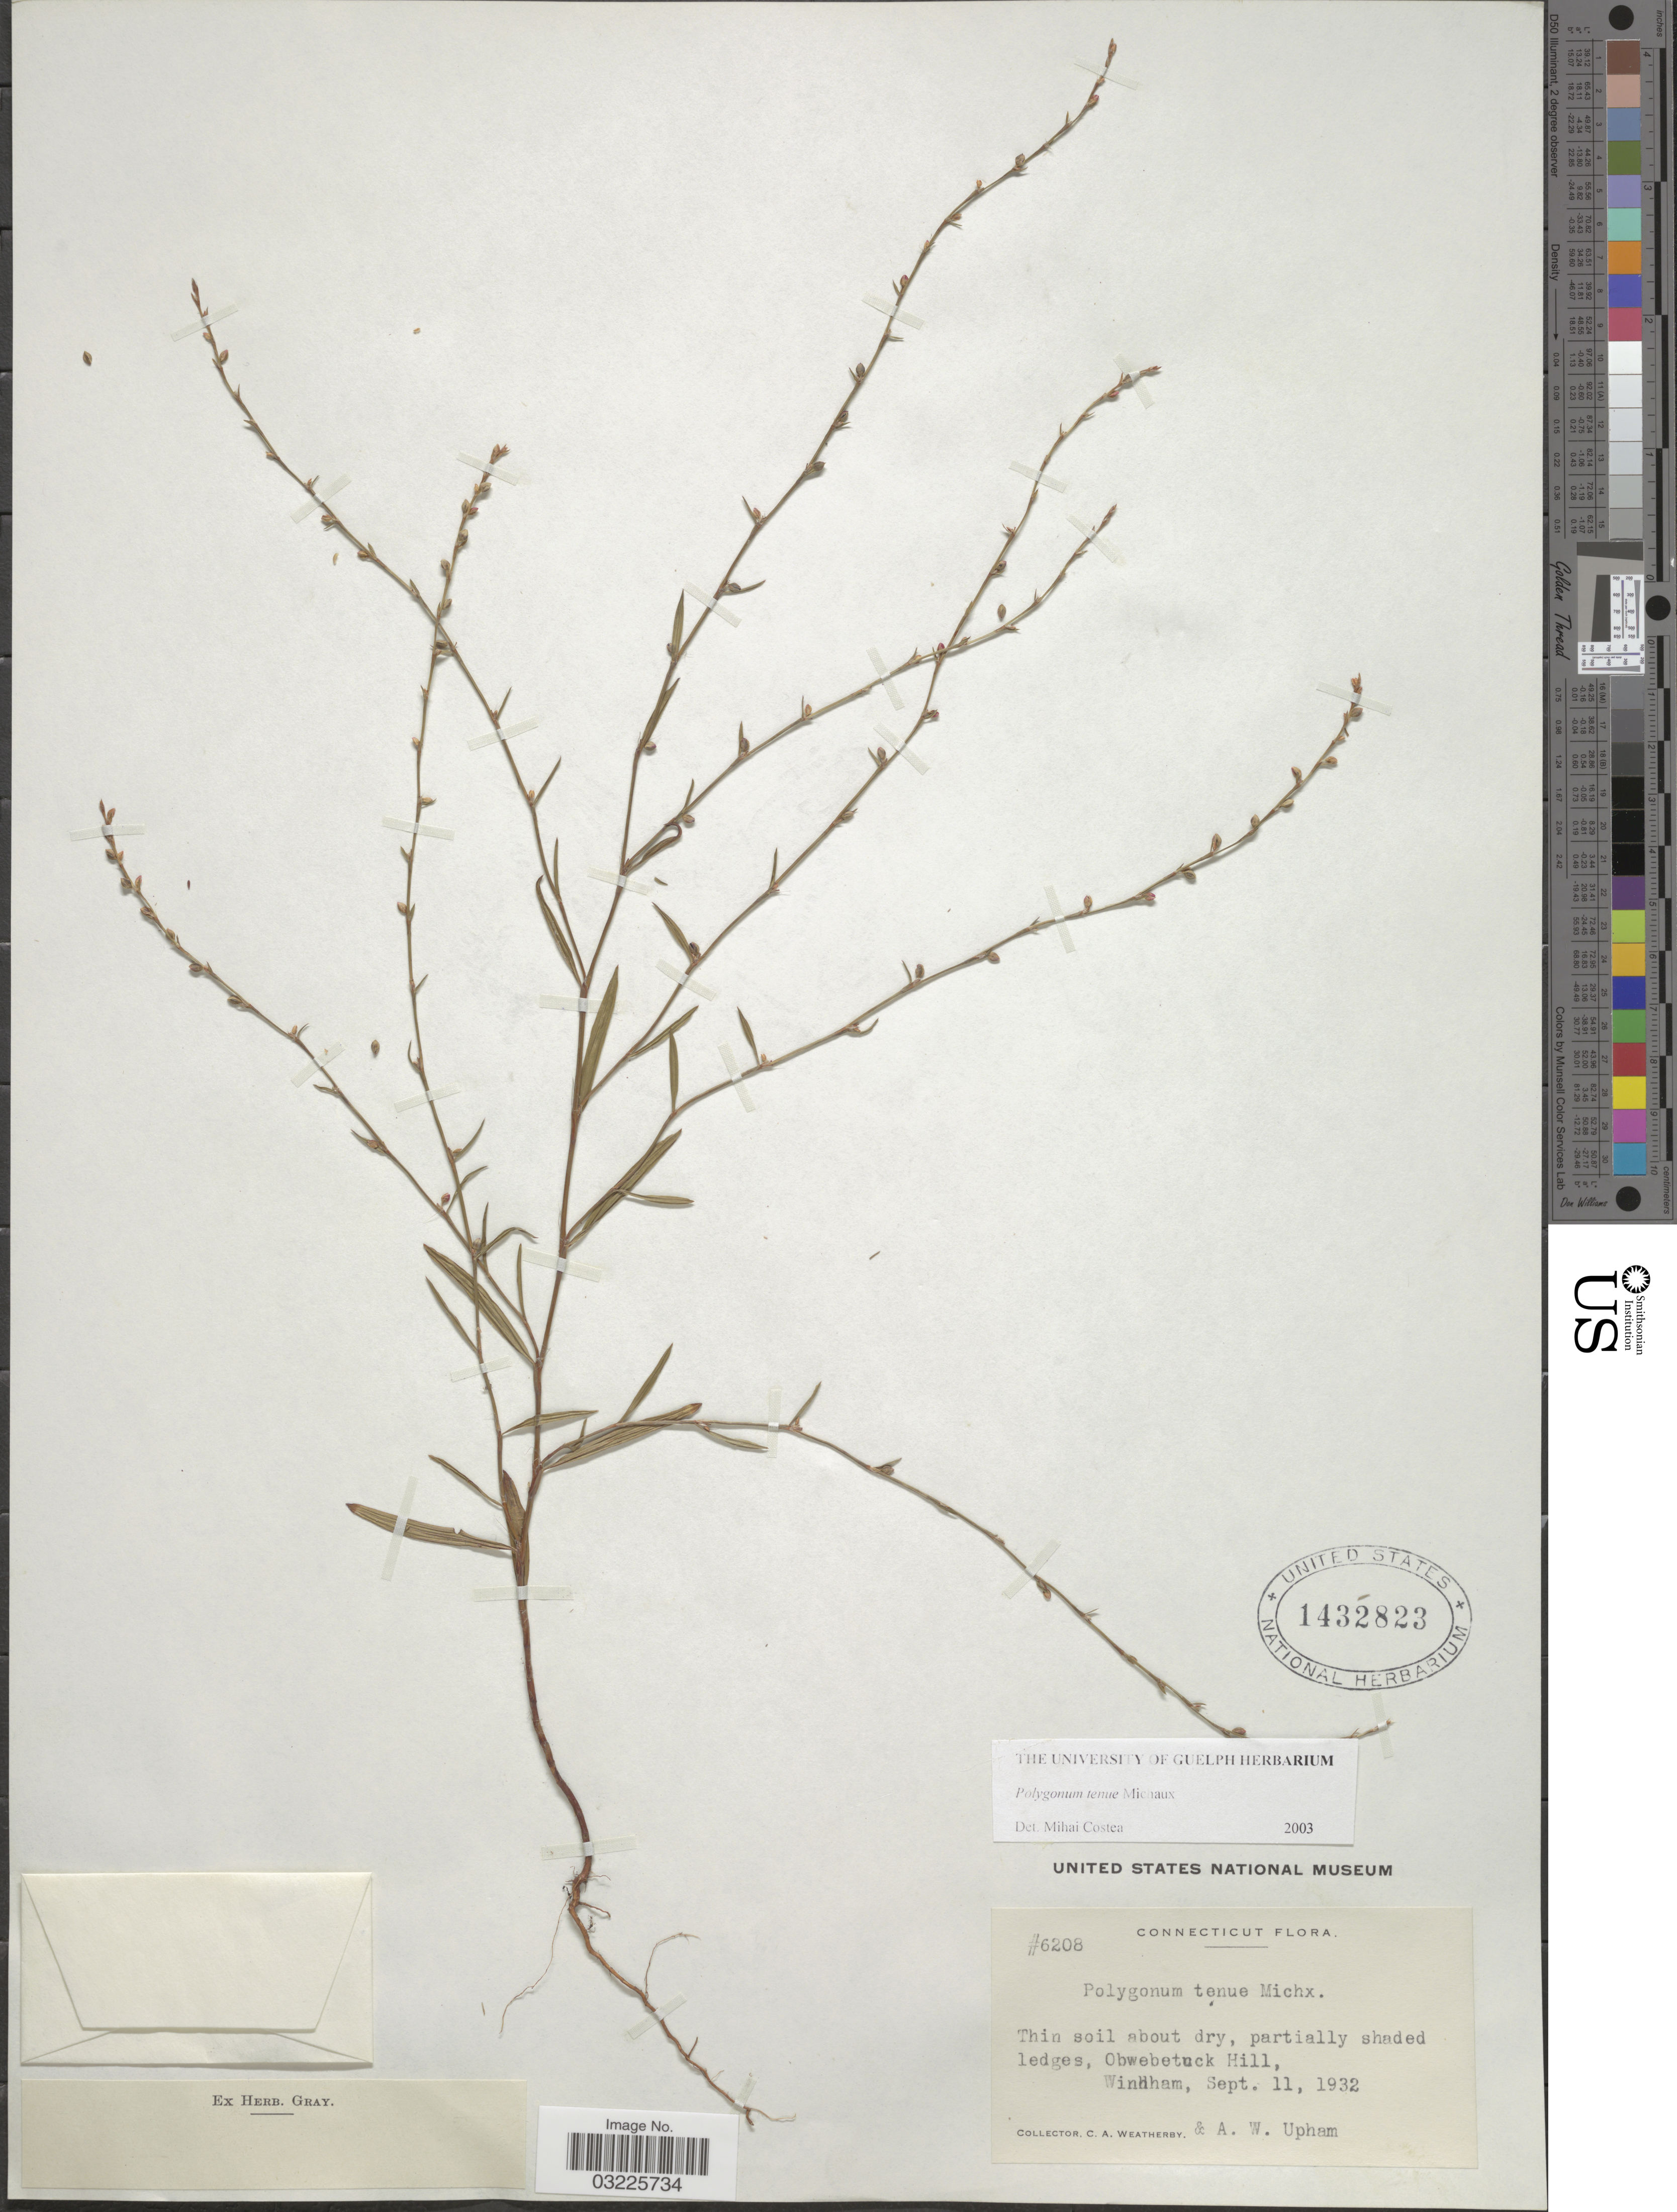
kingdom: Plantae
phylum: Tracheophyta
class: Magnoliopsida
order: Caryophyllales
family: Polygonaceae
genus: Polygonum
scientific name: Polygonum tenue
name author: F. Michx.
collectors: C. A. Weatherby & A. Upham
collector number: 6208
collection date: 1932-09-11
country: United States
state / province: Connecticut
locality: Obwebetuck Hill, Windham.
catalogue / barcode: US 1432823